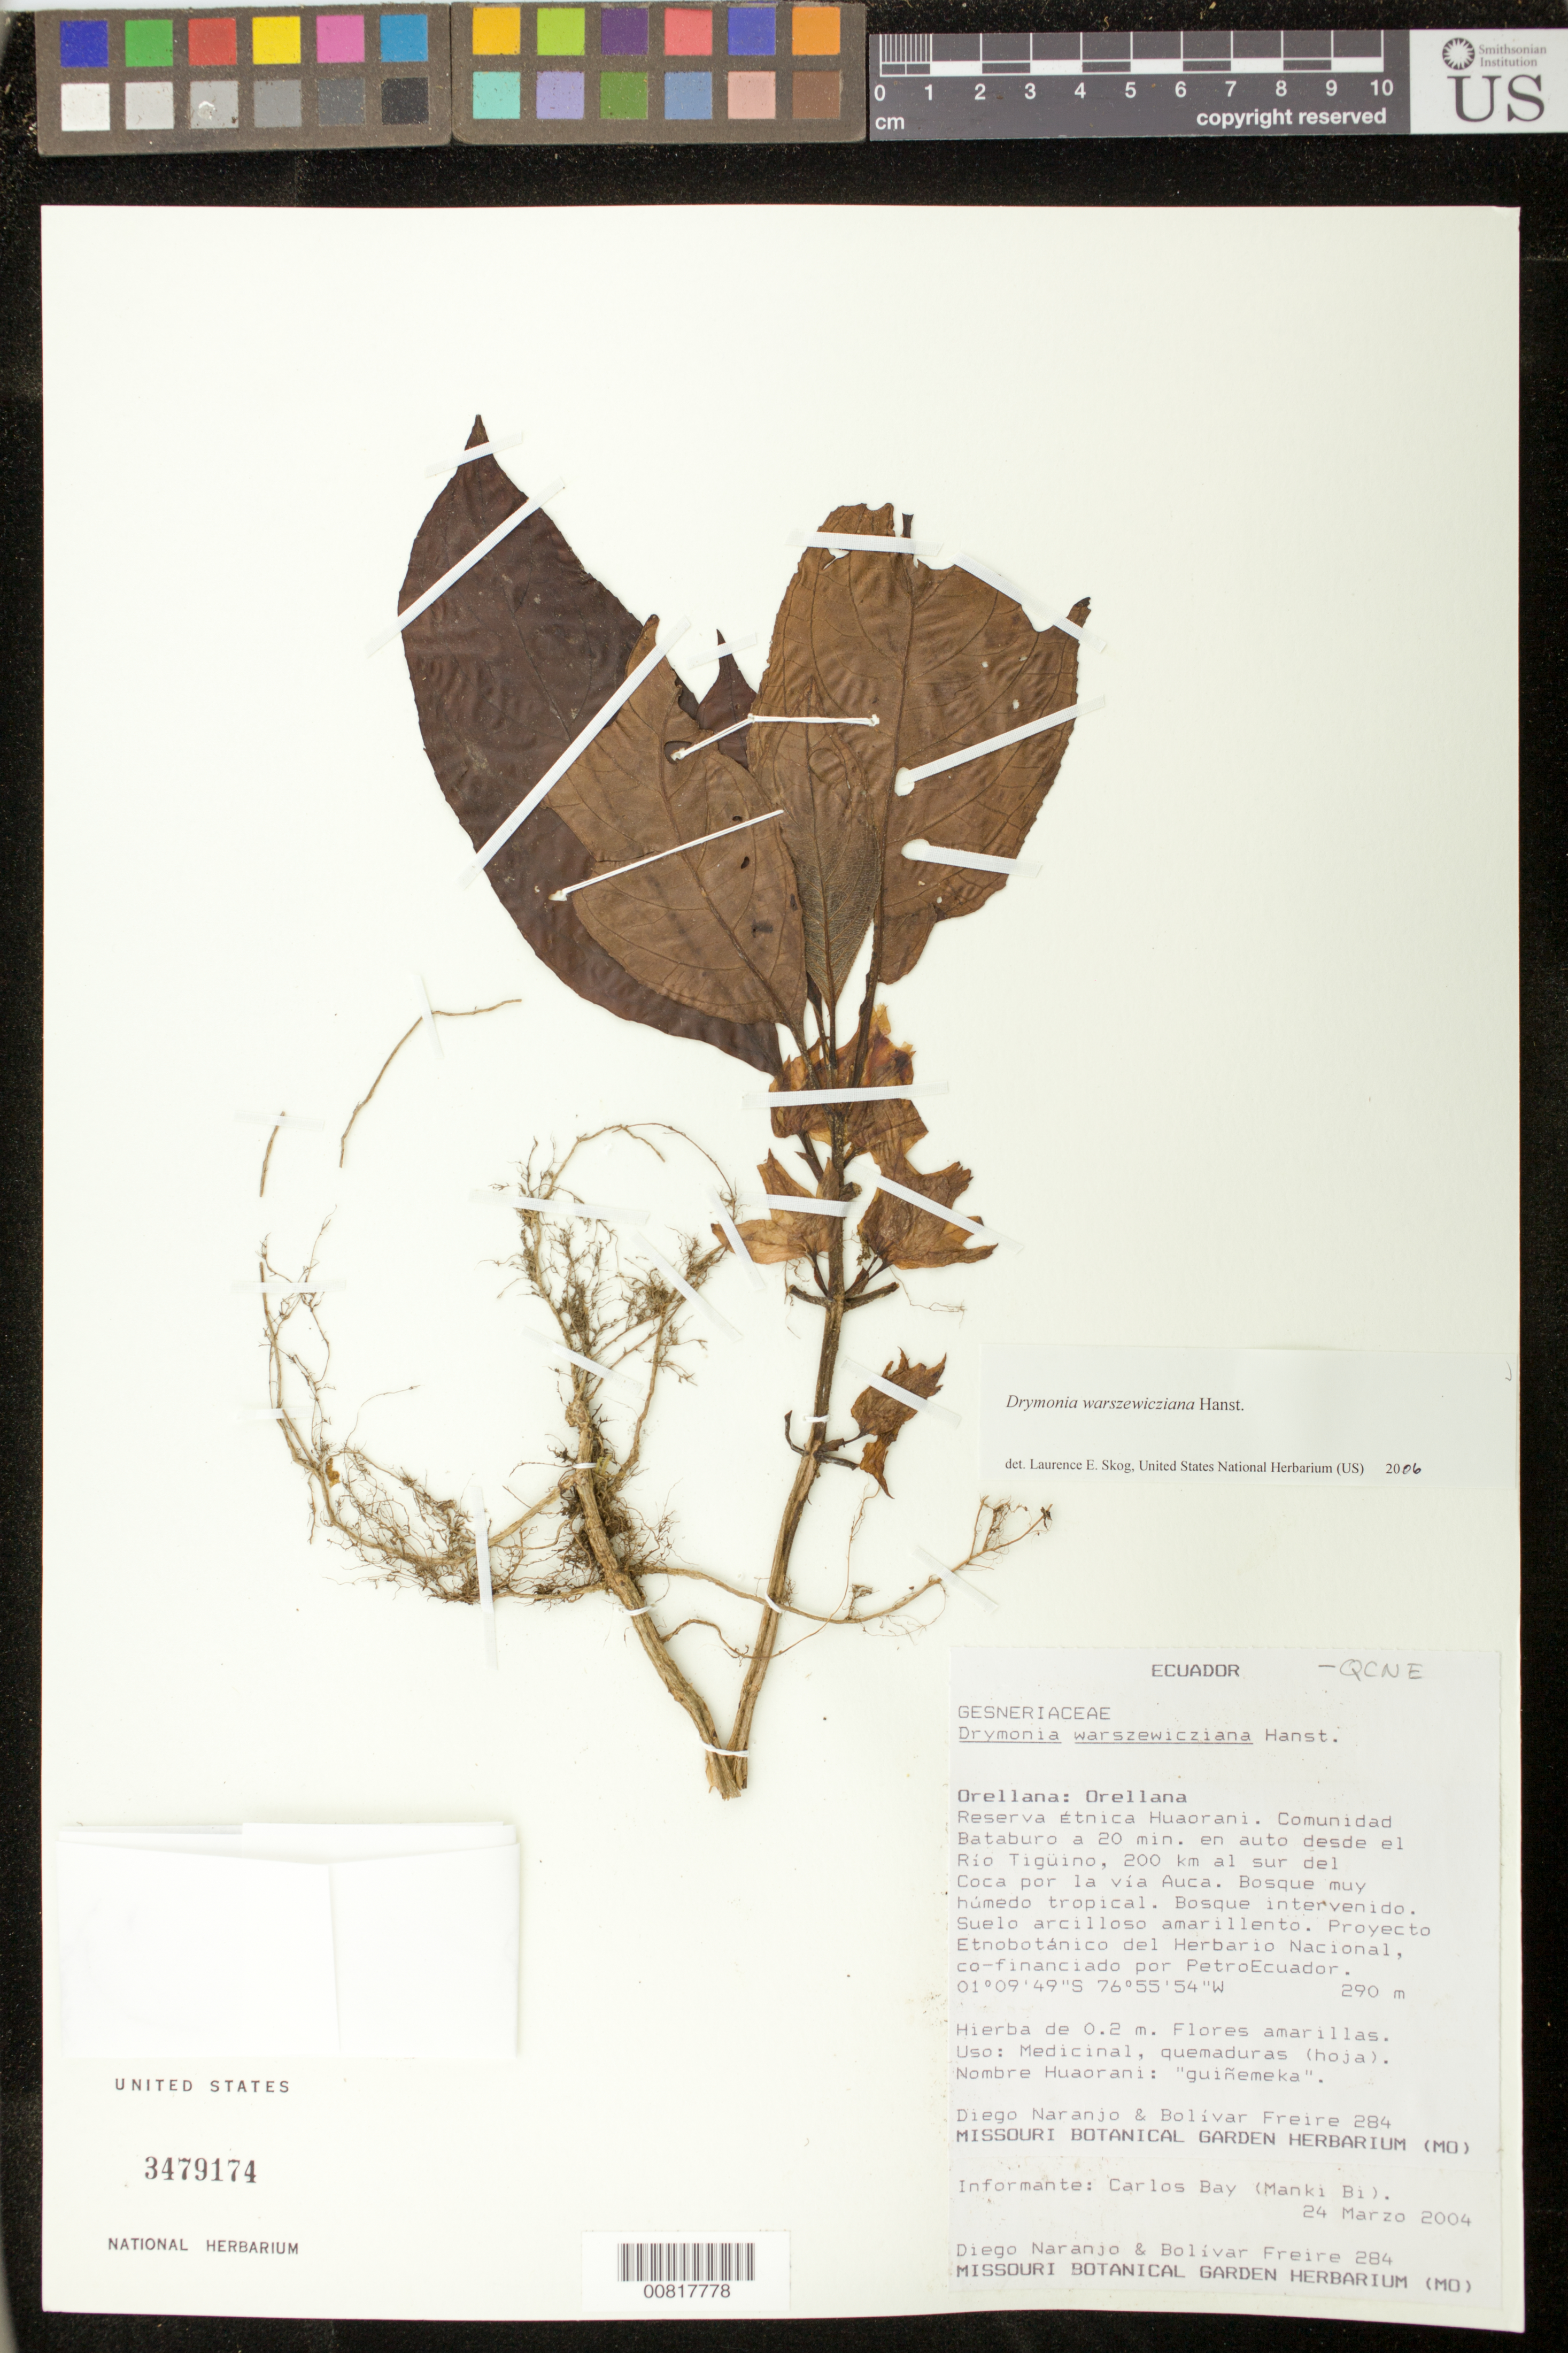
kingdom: Plantae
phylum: Tracheophyta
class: Magnoliopsida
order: Lamiales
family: Gesneriaceae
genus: Drymonia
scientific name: Drymonia warszewicziana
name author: Hanst.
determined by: Skog, Laurence E.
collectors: D. Naranjo & B. Freire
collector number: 284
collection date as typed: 24 Mar 2004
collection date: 2004-03-24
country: Ecuador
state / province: Orellana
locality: Orellana: Orellana. Reserva Etnica Huaorani. Comunidad Bataburo a 20 min. en auto desde el Rio Tiguino, 200 km al sur del Coca por la via Auca.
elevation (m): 290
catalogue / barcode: US 3479174